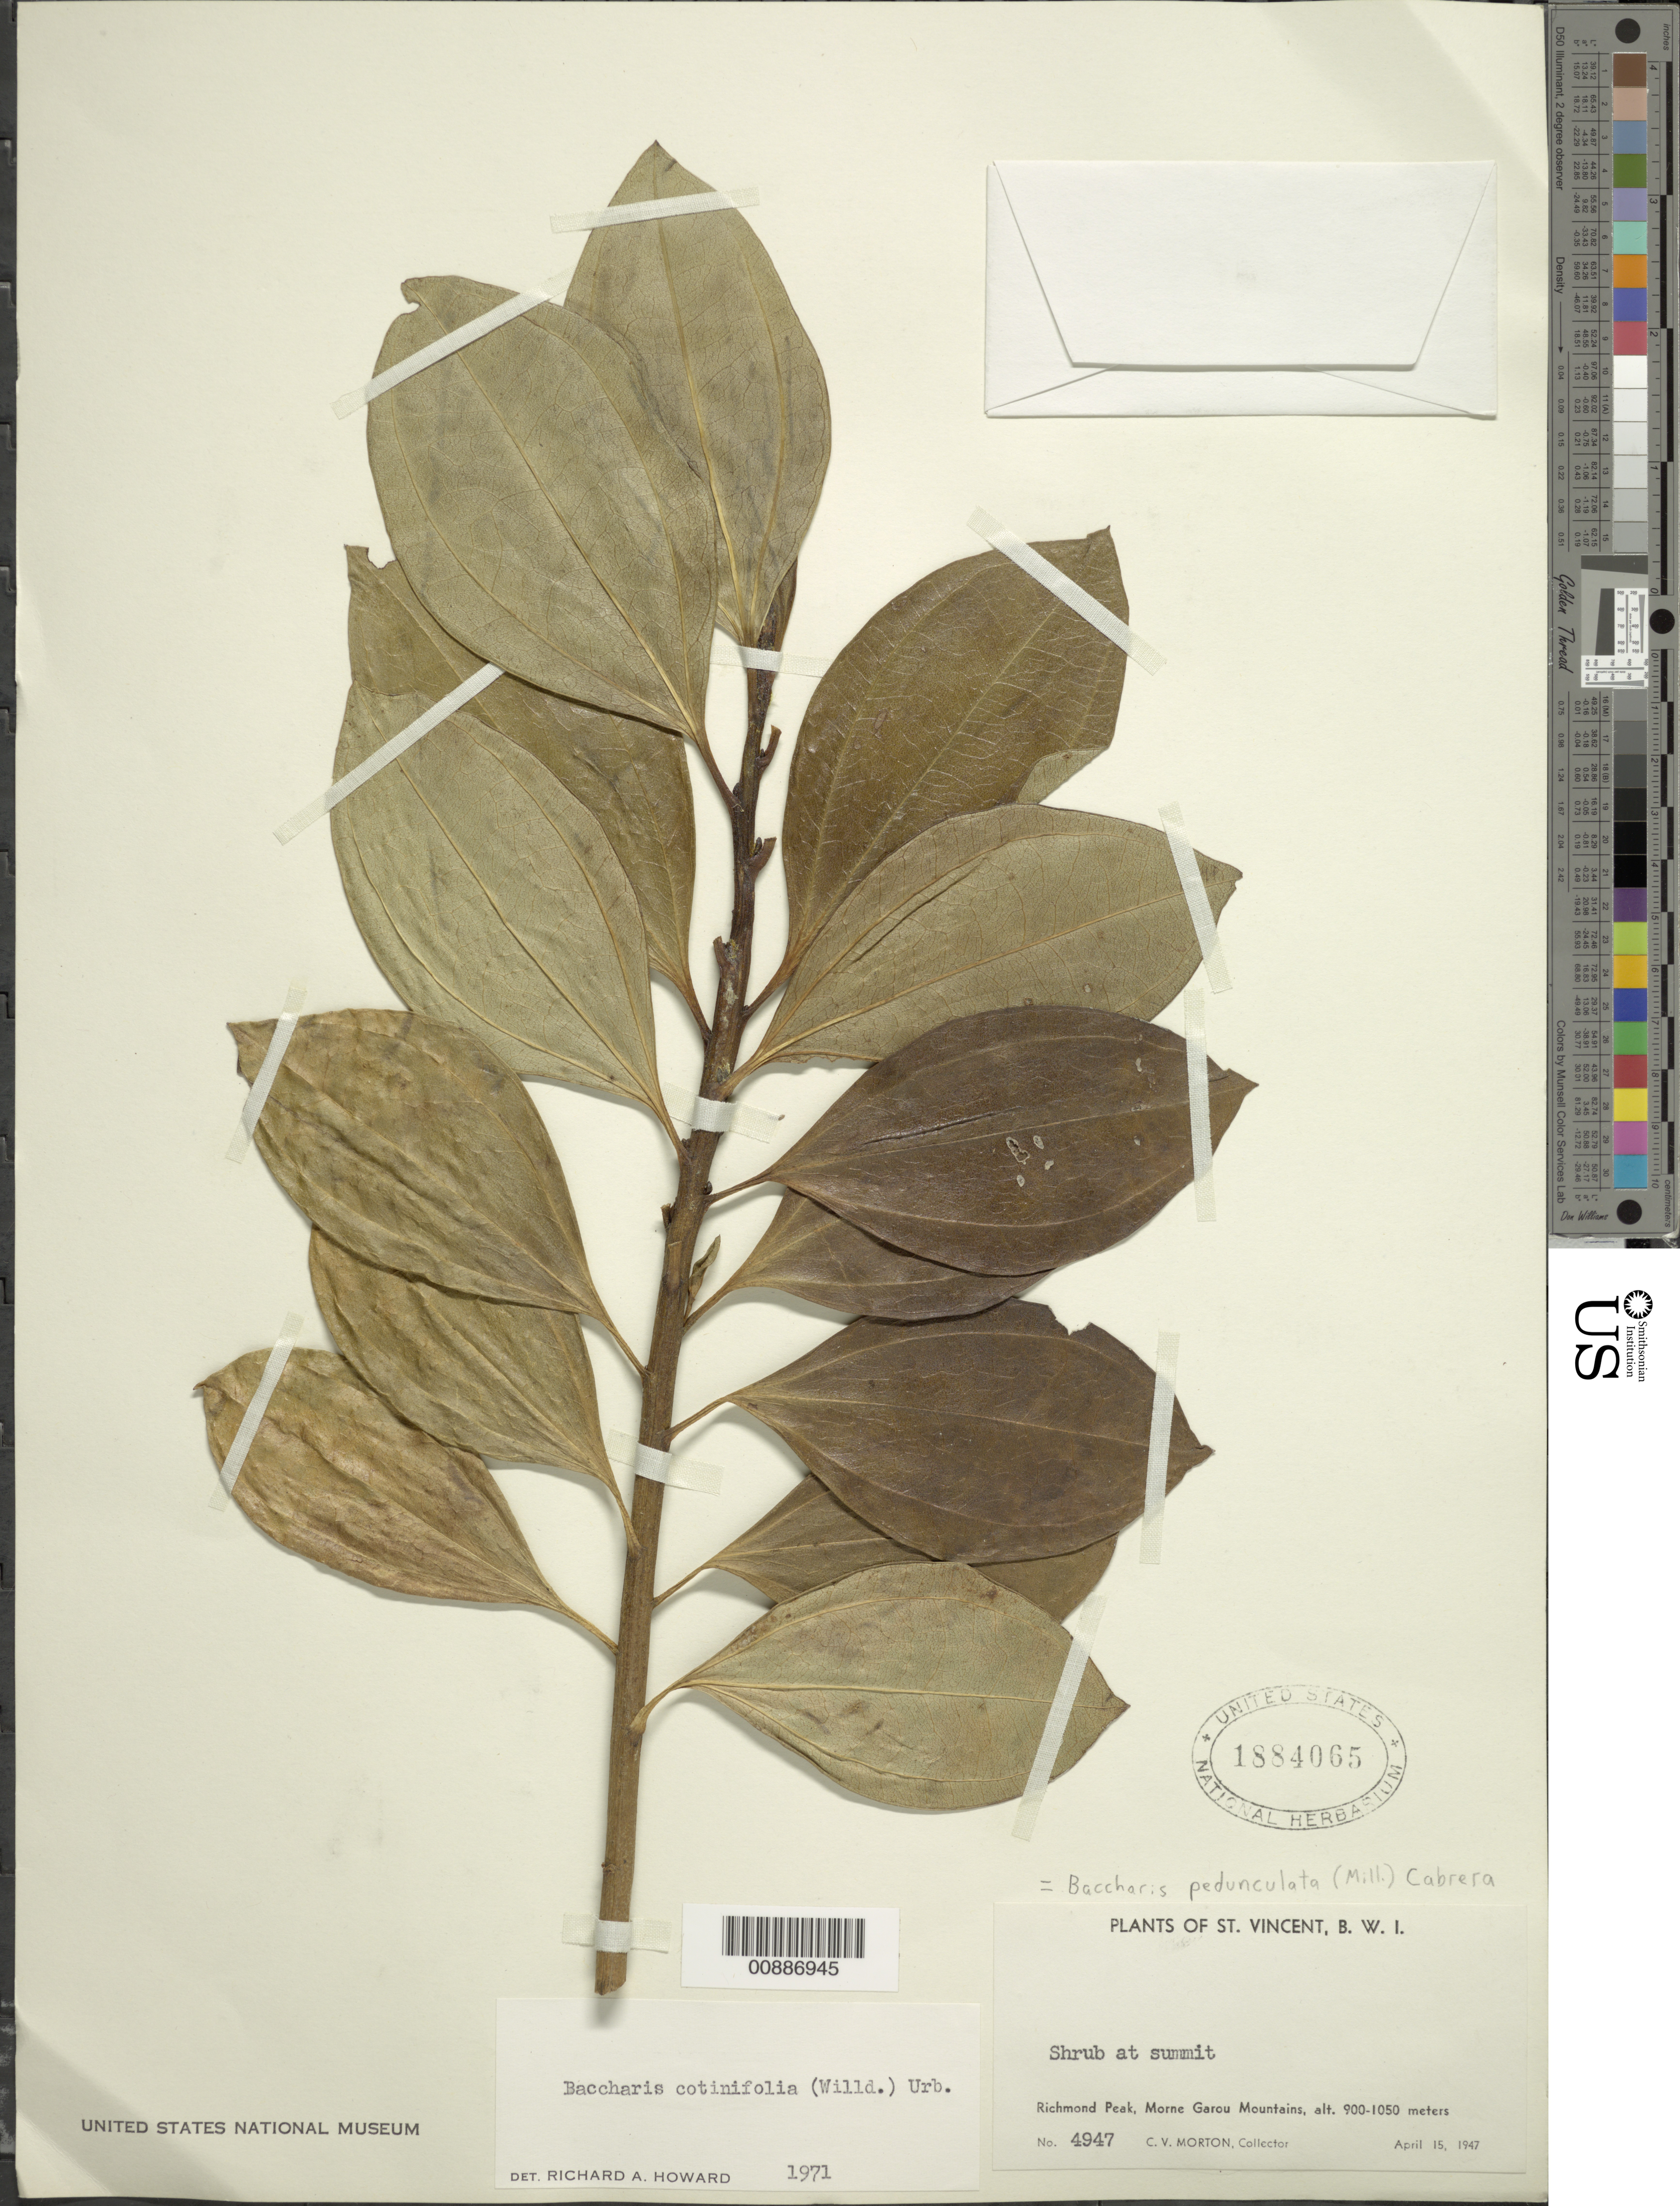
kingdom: Plantae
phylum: Tracheophyta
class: Magnoliopsida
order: Asterales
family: Asteraceae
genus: Baccharis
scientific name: Baccharis pedunculata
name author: (Mill.) Cabrera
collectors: C. V. Morton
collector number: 4947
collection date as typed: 15 Apr 1947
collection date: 1947-04-15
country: St. Vincent - Grenadines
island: St. Vincent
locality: Richmond Peak, Morne Garou Mountains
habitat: Mountain summit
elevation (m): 900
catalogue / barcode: US 1884065